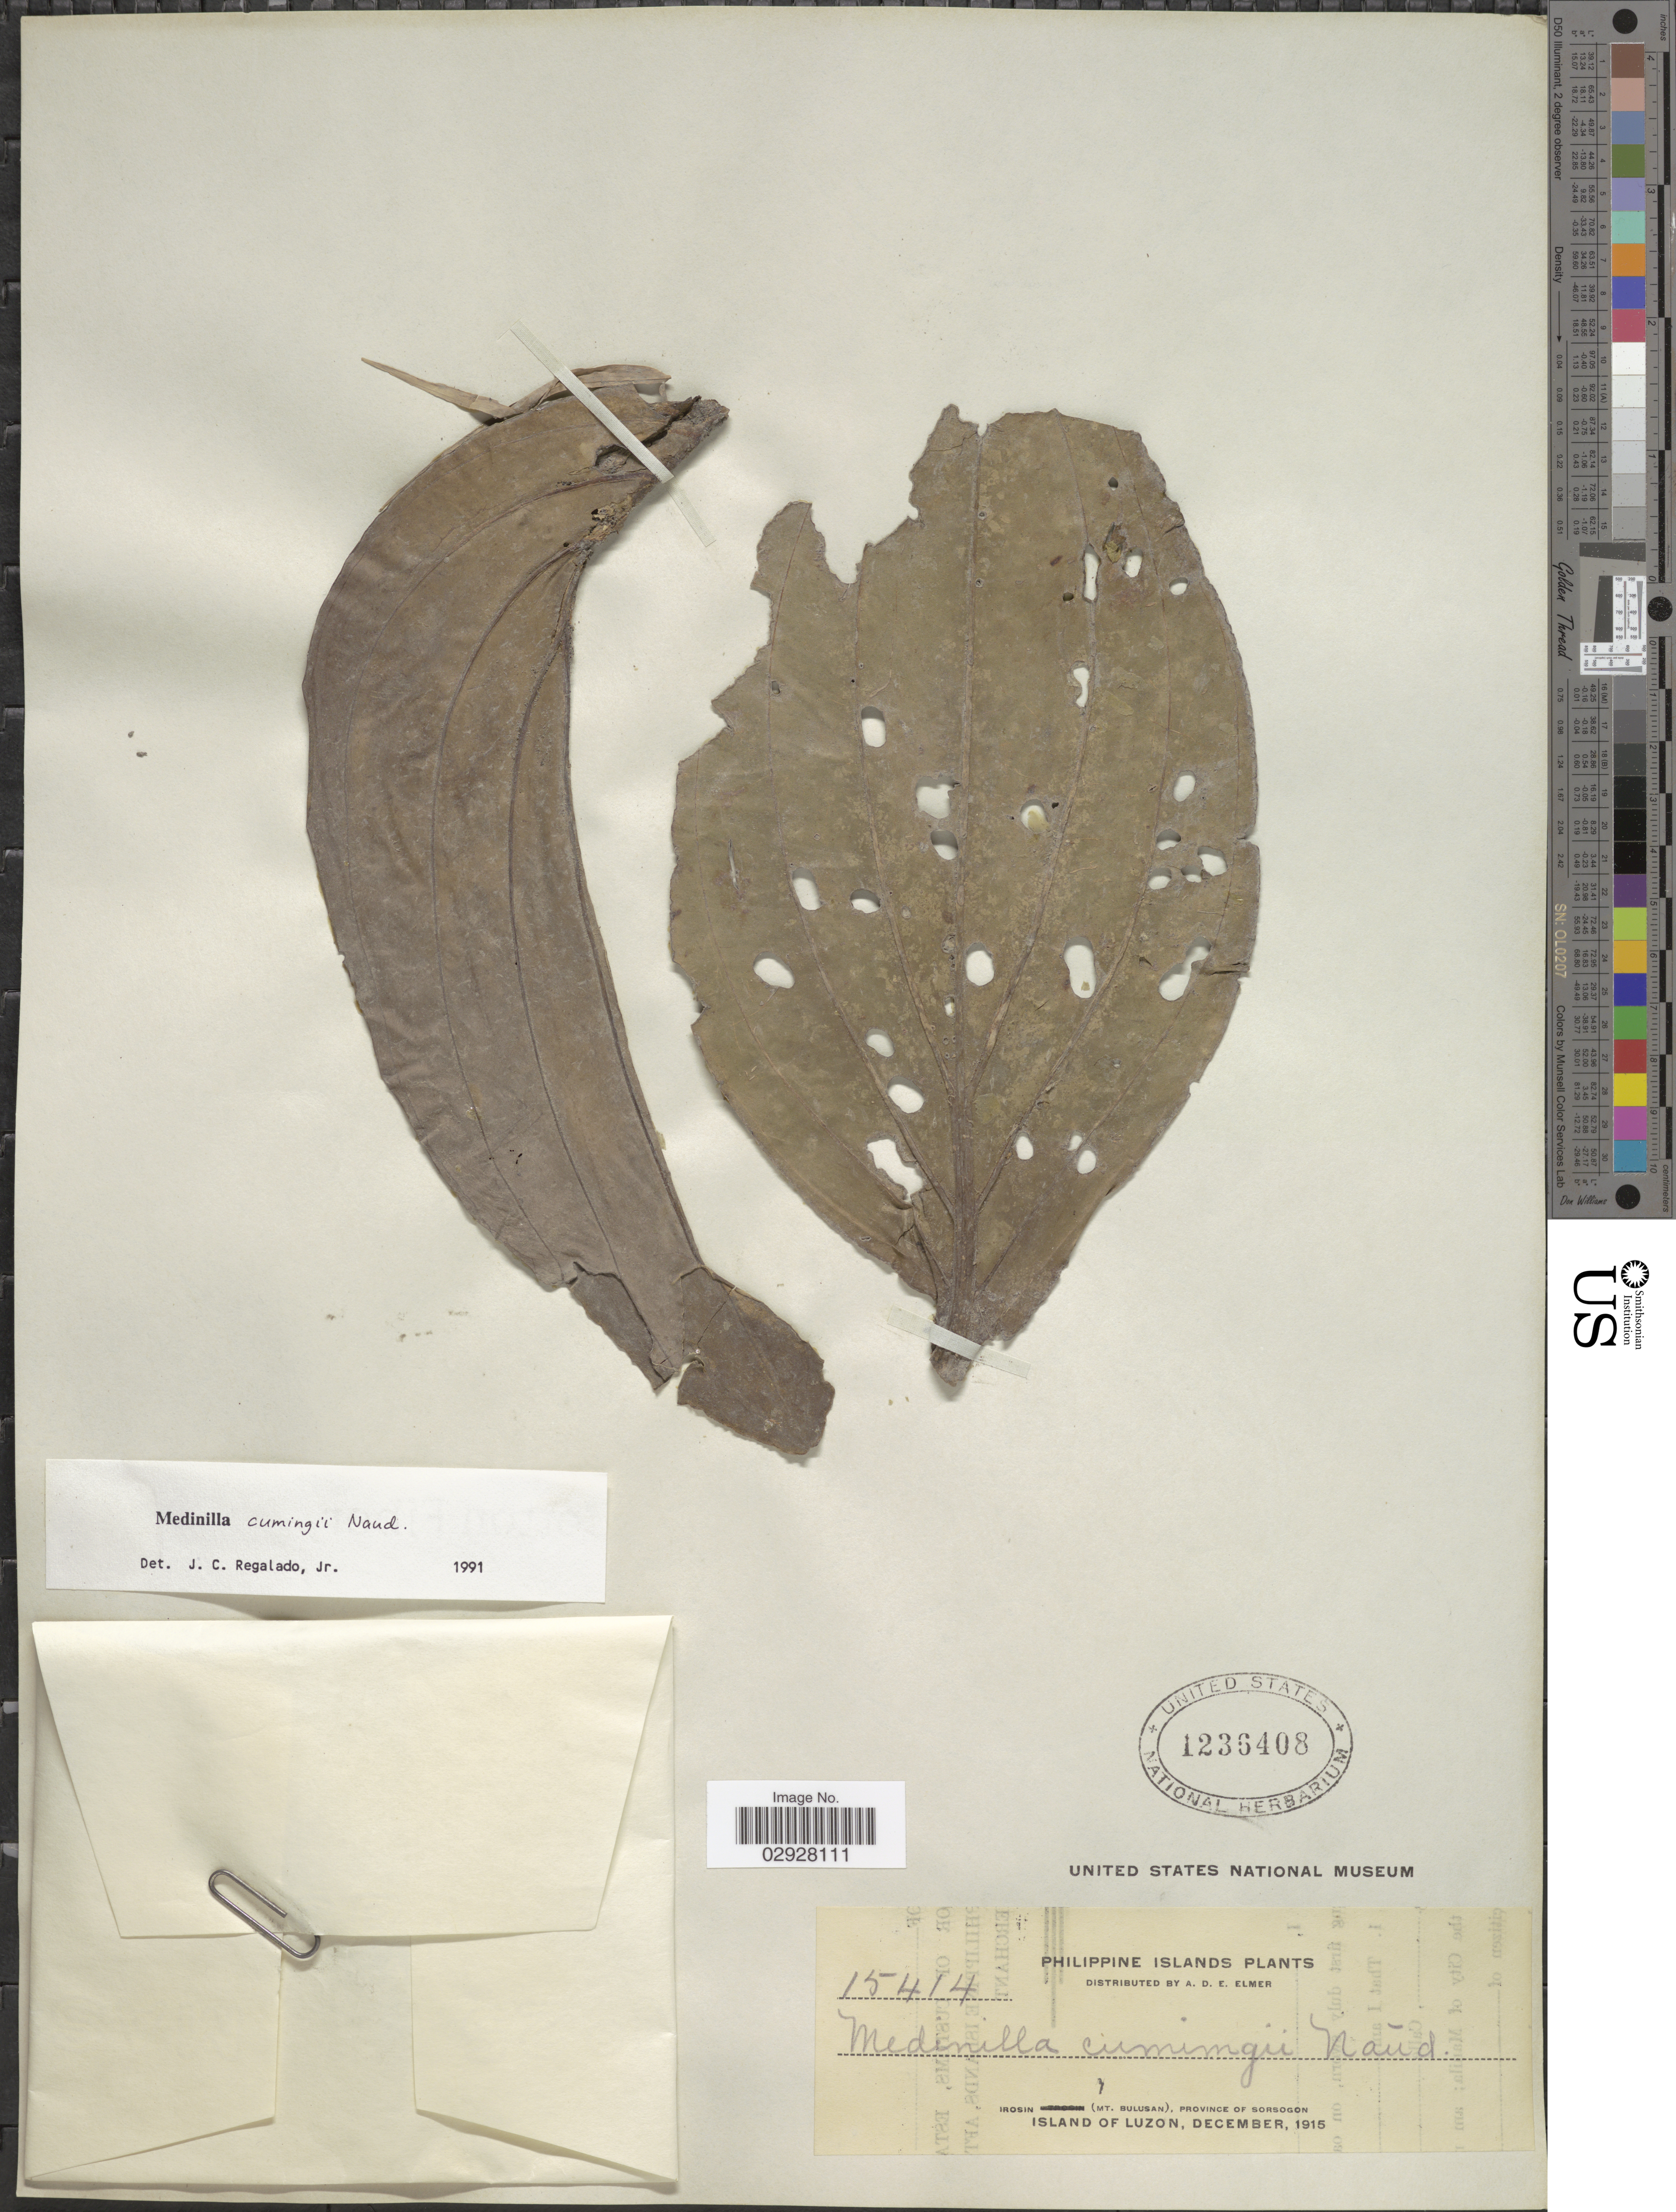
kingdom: Plantae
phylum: Tracheophyta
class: Magnoliopsida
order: Myrtales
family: Melastomataceae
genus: Medinilla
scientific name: Medinilla cummingii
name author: Naudin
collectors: A. D. E. Elmer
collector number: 15414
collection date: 1915-12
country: Philippines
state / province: Bicol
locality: Irosin (Mt. Bulusan), Province of Sorsogon, Island of Luzon.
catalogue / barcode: US 1236408